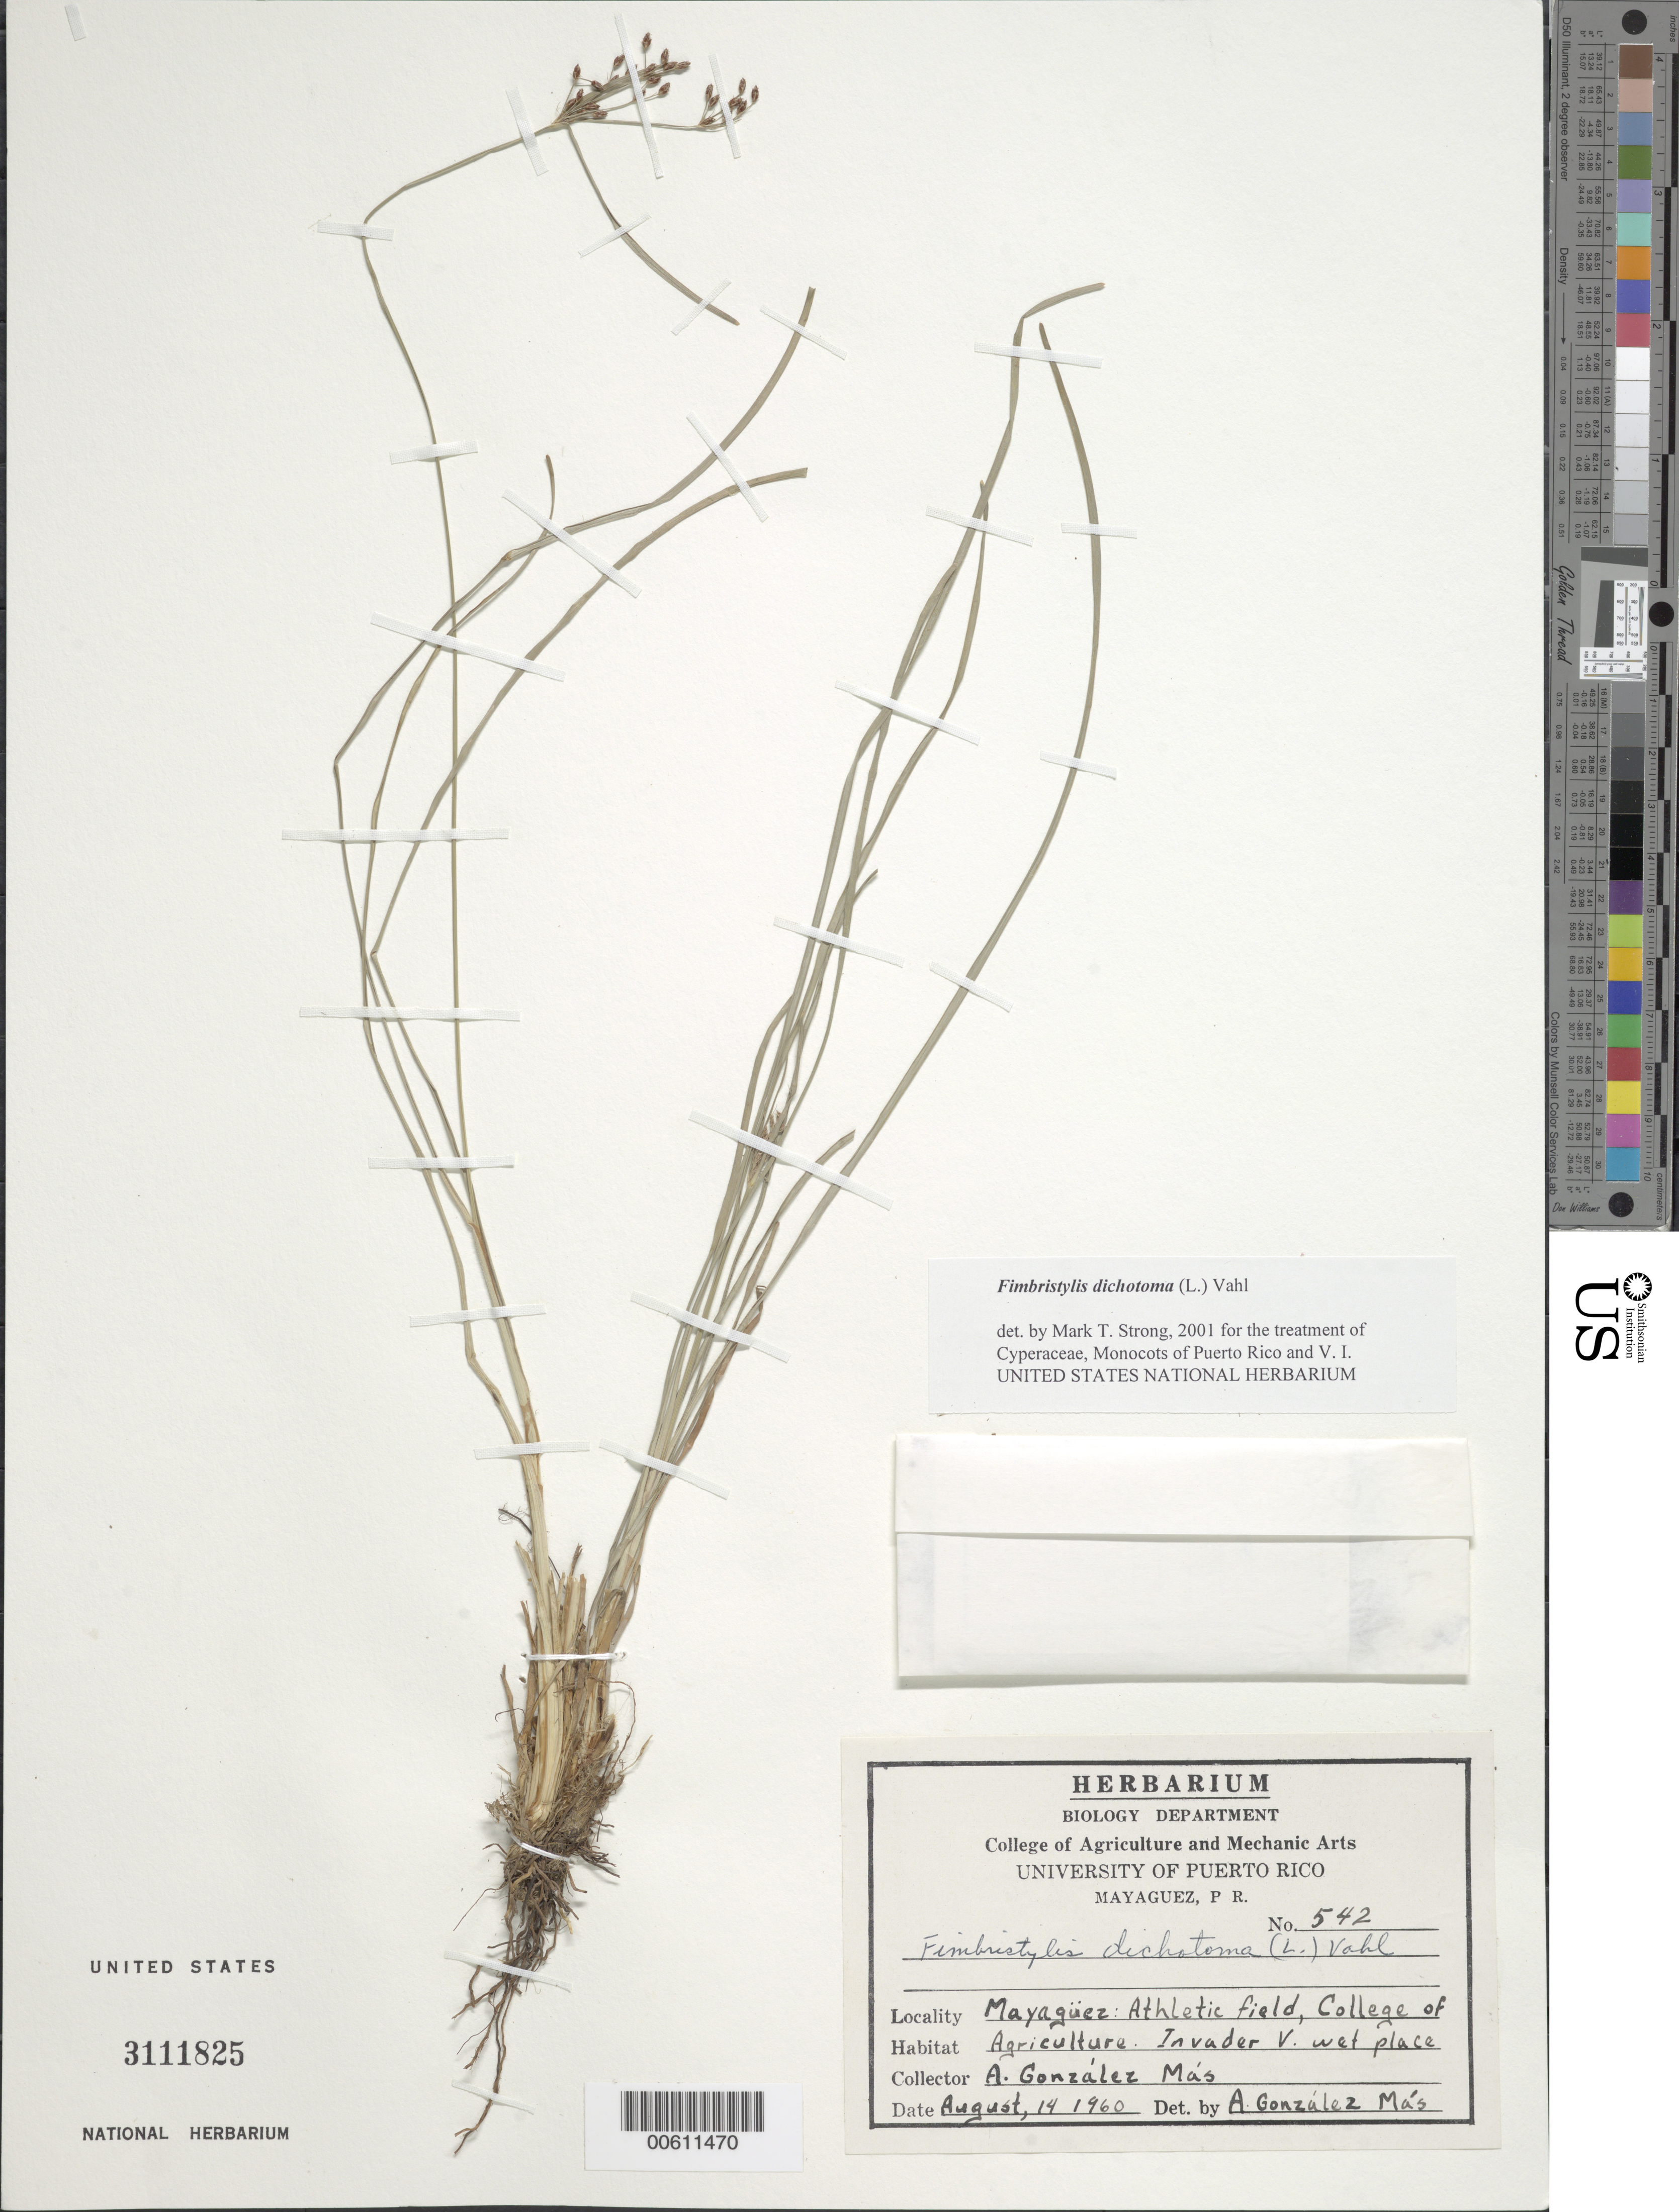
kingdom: Plantae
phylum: Tracheophyta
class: Liliopsida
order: Poales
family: Cyperaceae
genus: Fimbristylis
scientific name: Fimbristylis dichotoma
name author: (L.) Vahl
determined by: Strong, M. T., (US), Smithsonian Institution - National Museum of Natural History (UNITED STATES)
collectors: A. González Más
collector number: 542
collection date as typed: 14 Aug 1960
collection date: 1960-08-14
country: Puerto Rico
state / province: Mayagüez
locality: Mayagüez: Athletic field, College of Agriculture. Invader V.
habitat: Wet place.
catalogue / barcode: US 3111825